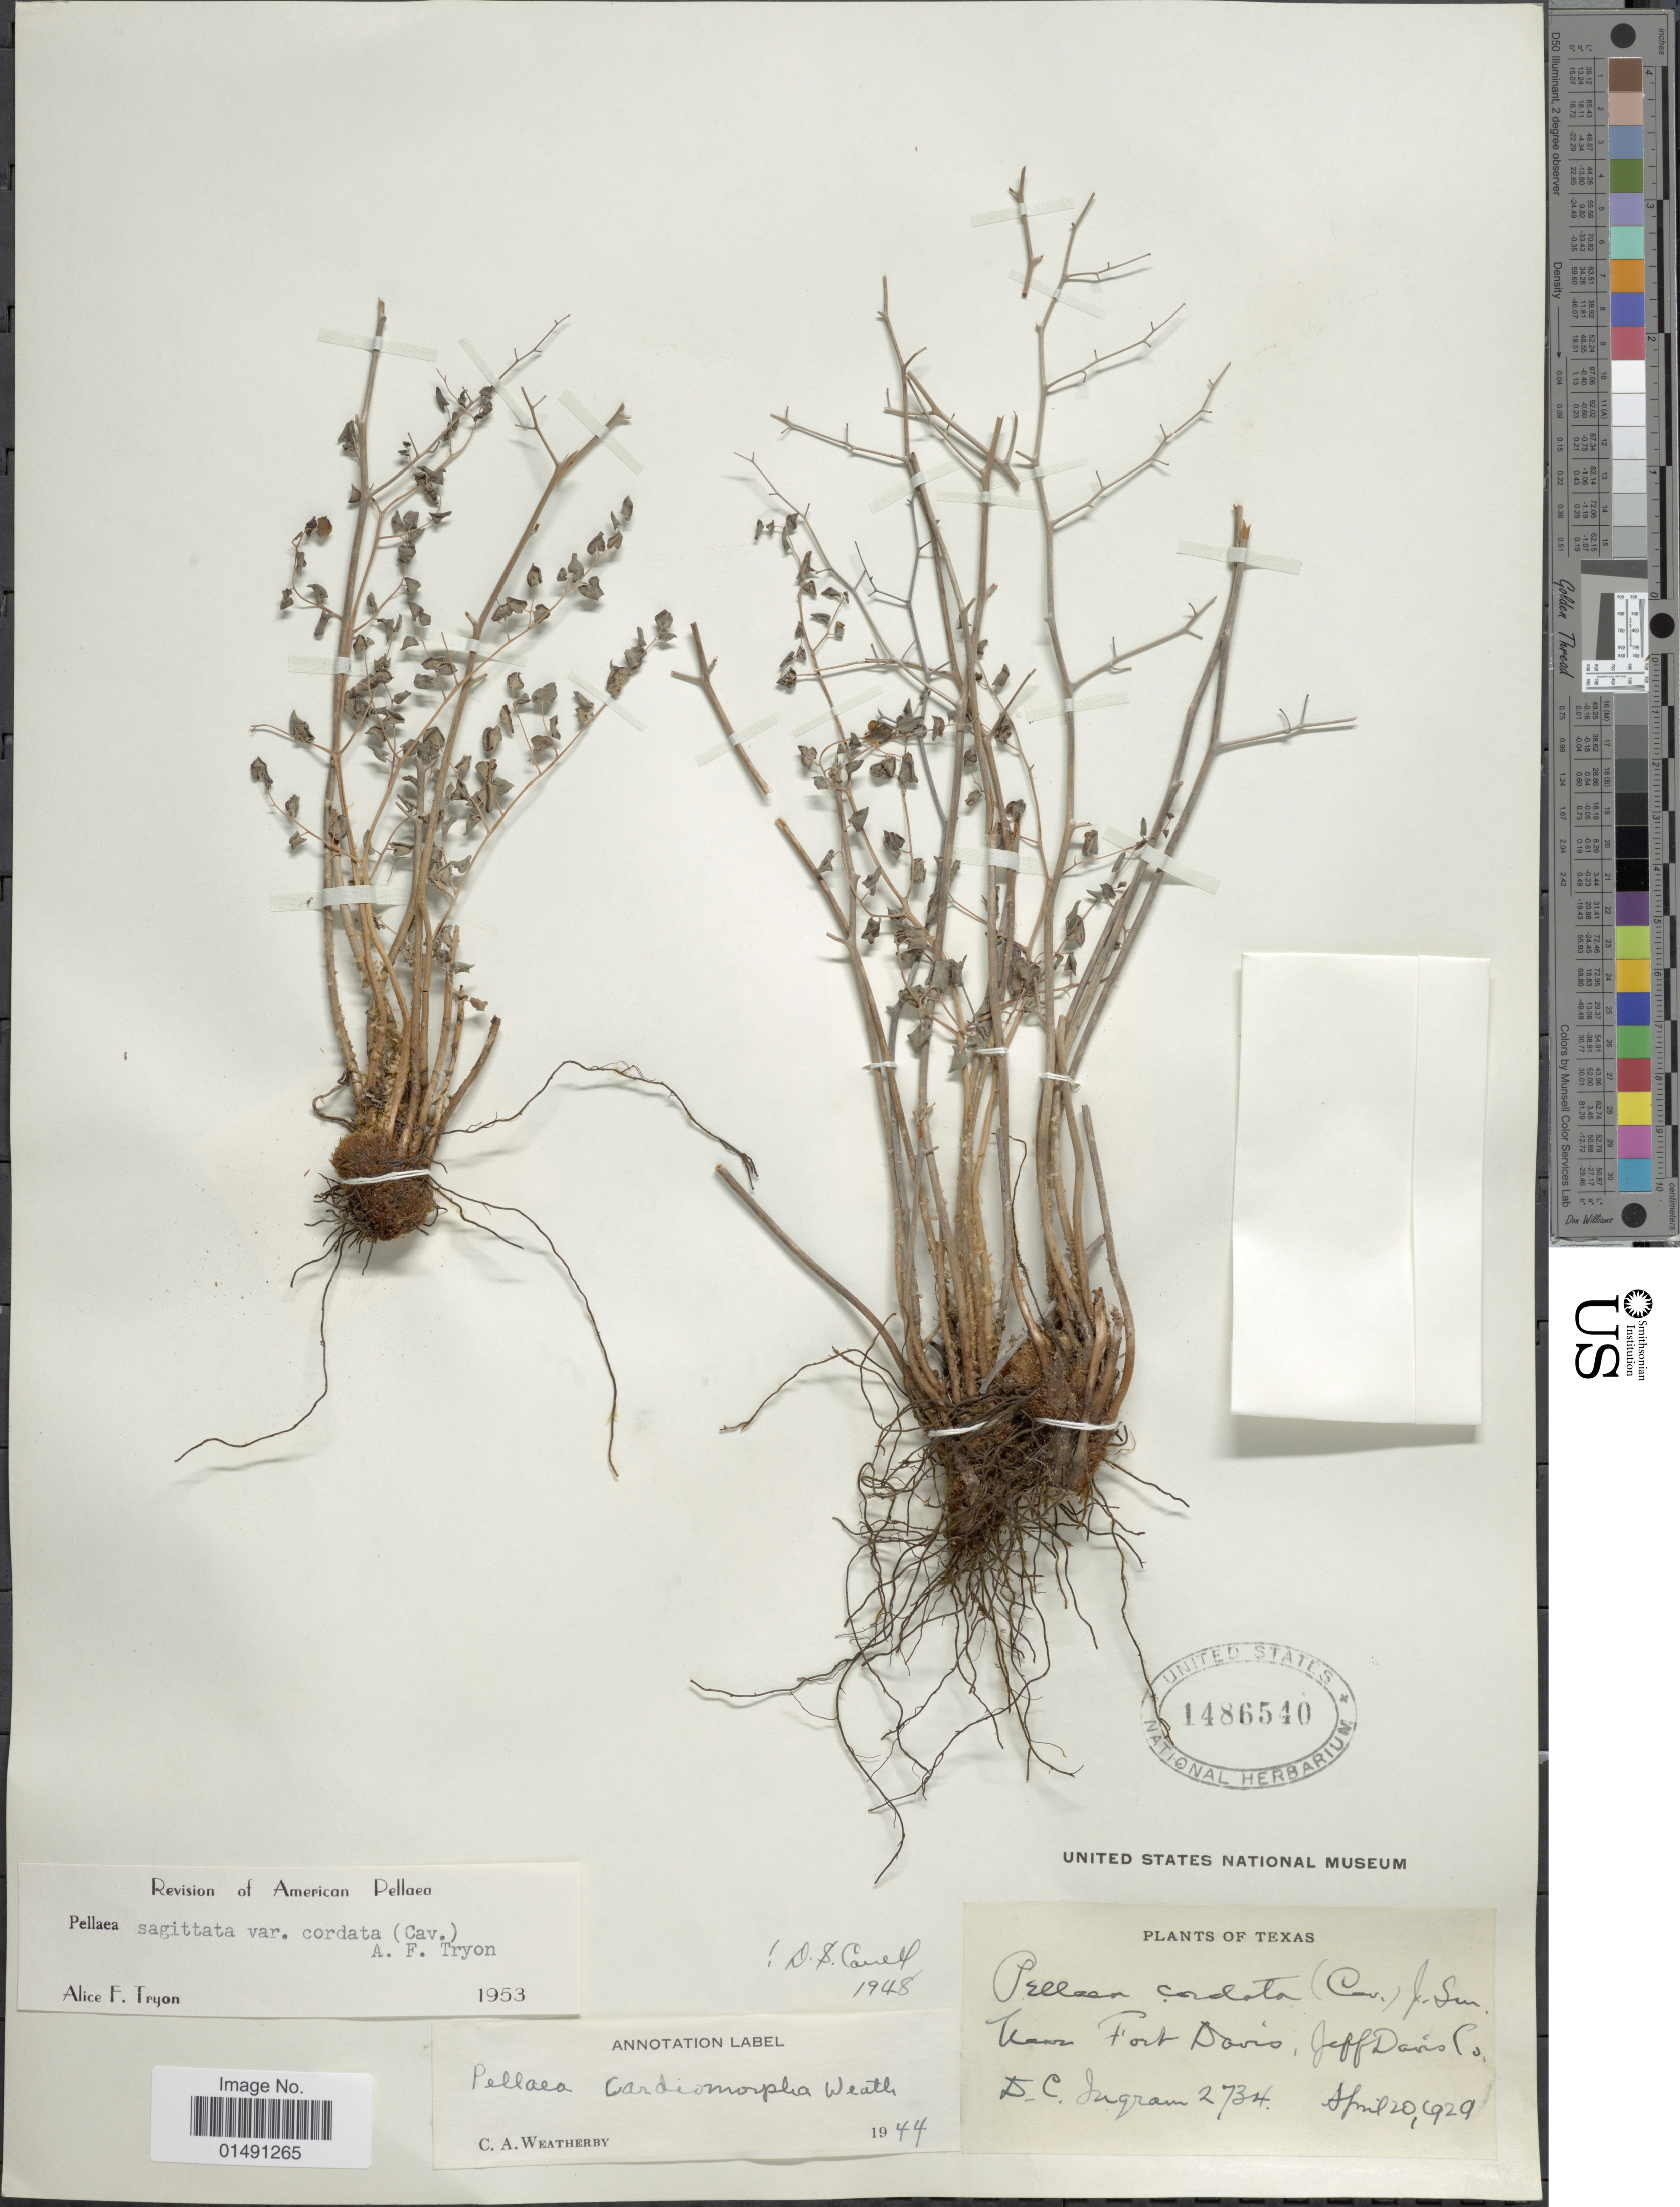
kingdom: Plantae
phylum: Tracheophyta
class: Polypodiopsida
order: Polypodiales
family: Pteridaceae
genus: Pellaea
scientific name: Pellaea cordifolia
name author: (Sessé) A.R. Sm.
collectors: D. C. Ingram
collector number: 2734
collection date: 1929-04-20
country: United States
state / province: Texas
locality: Near Fort Davis, Jeff Davis Co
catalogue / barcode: US 1486540